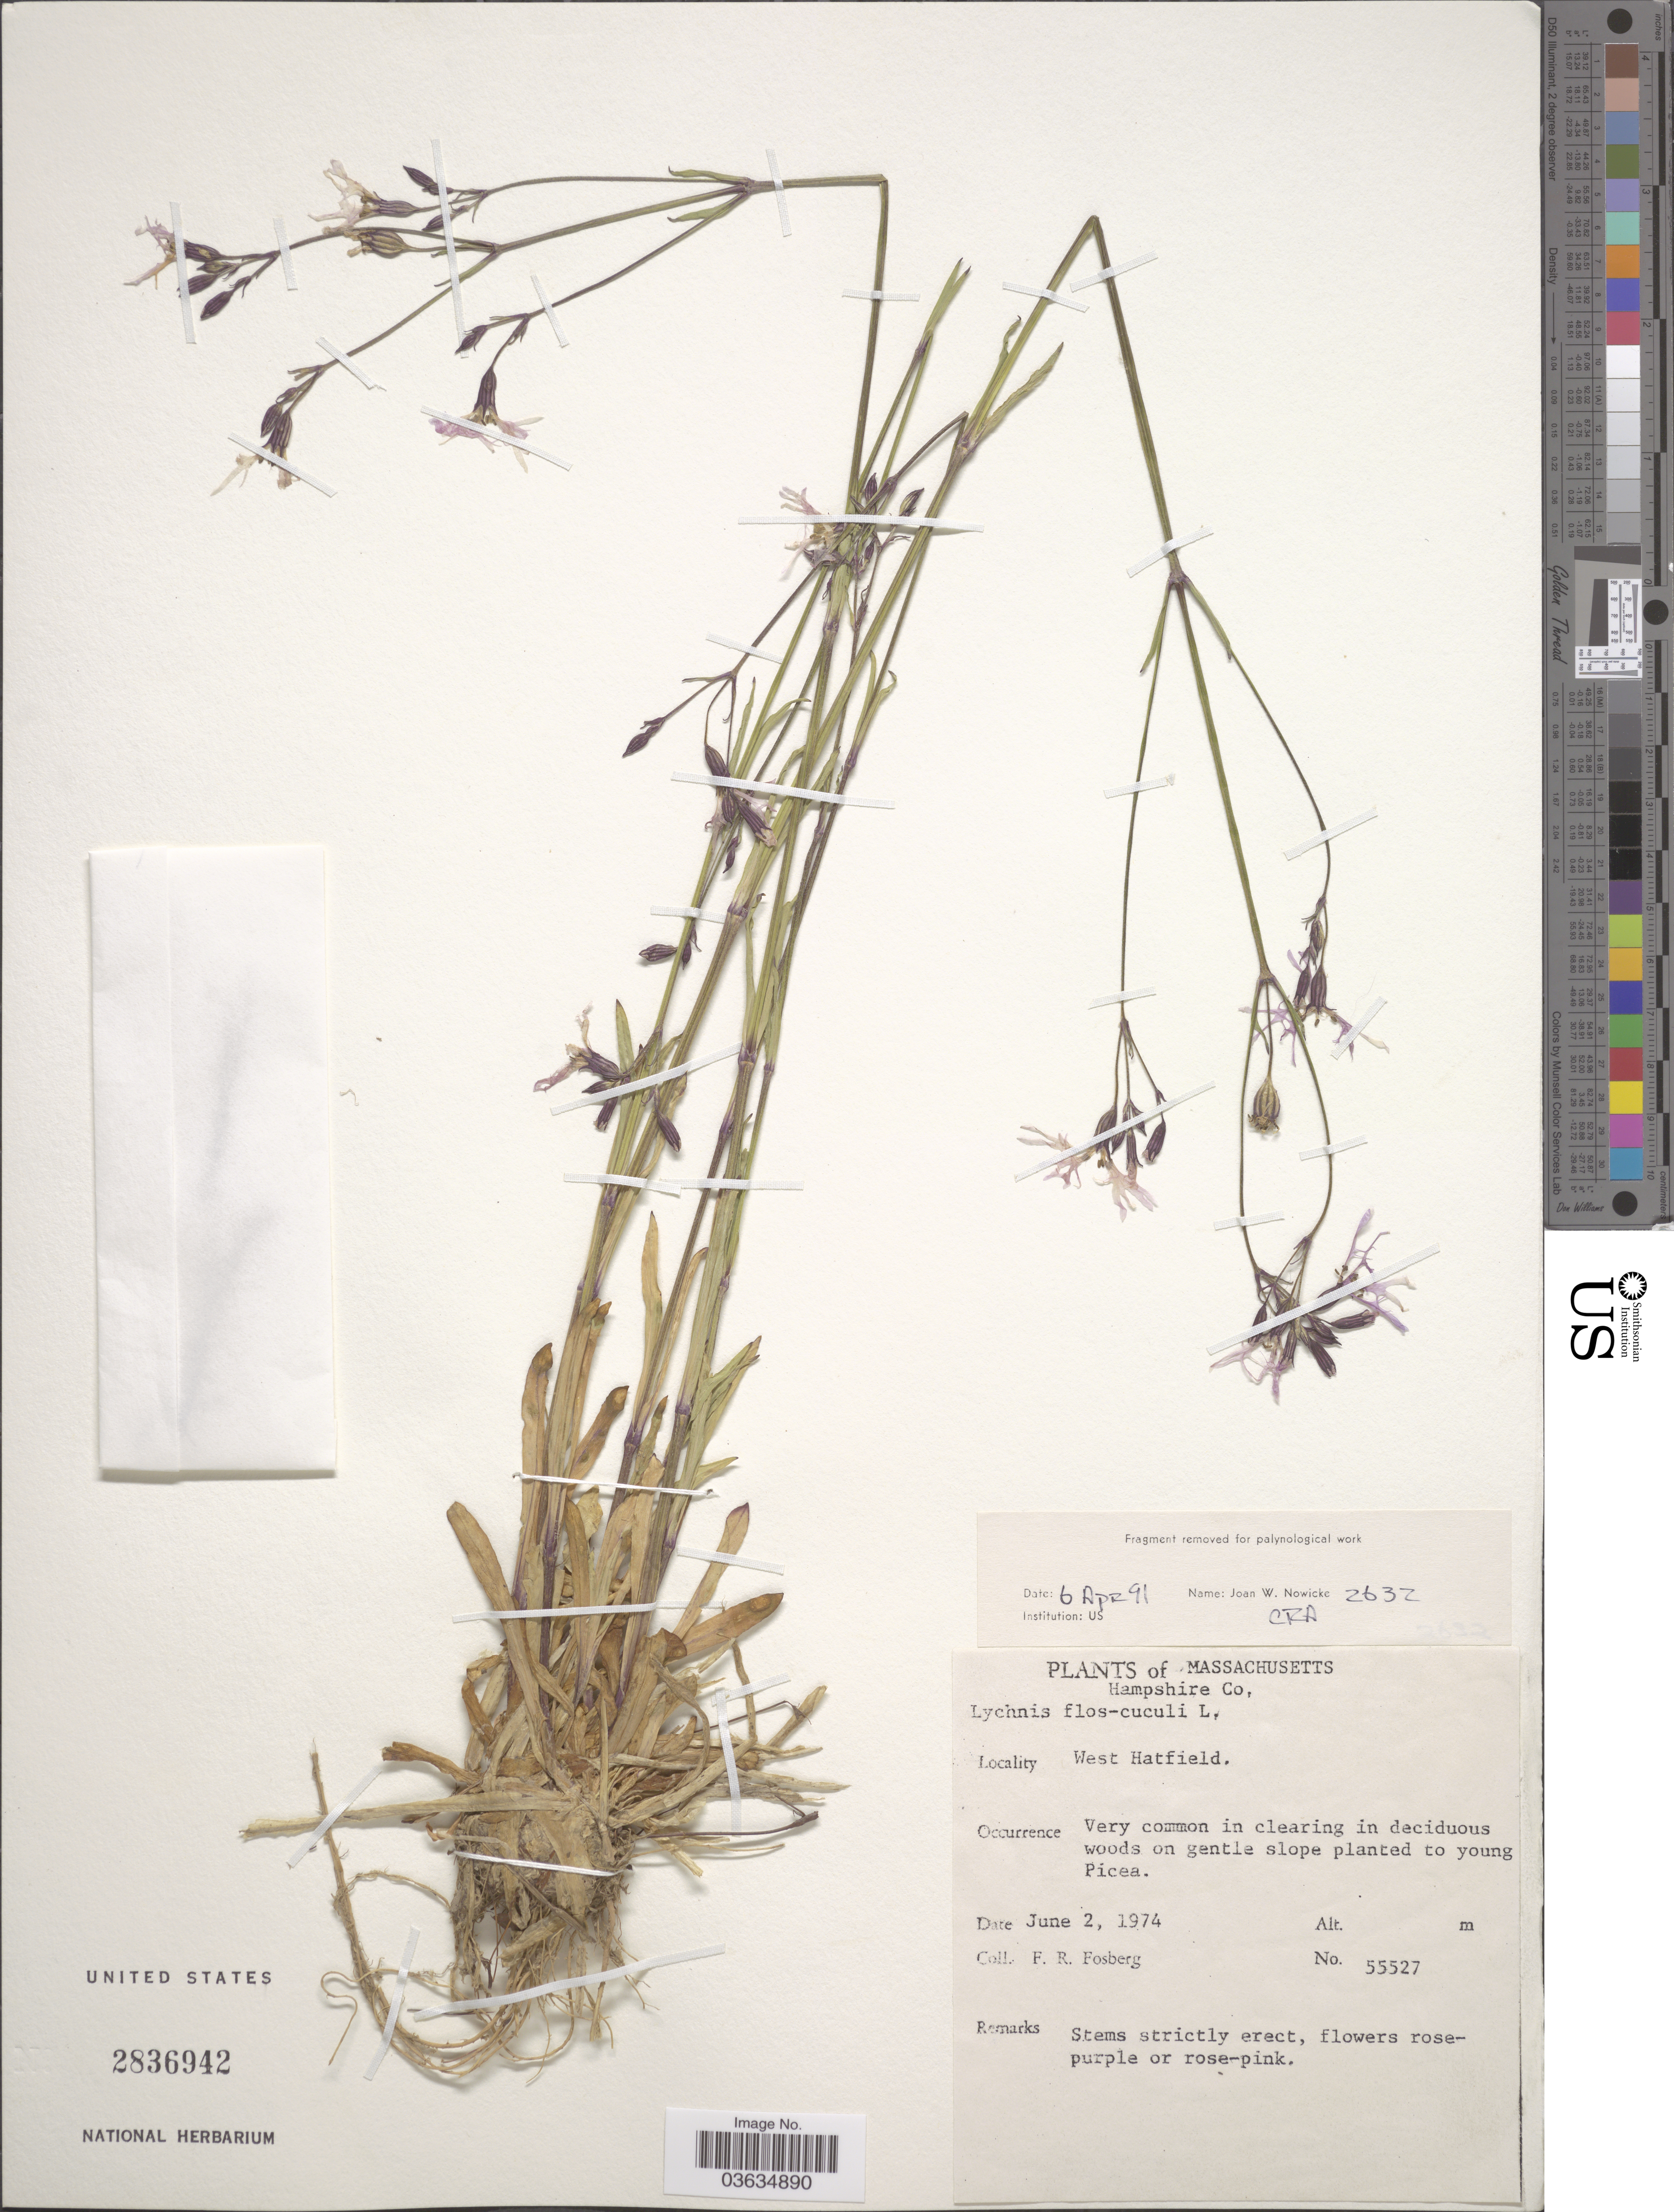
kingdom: Plantae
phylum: Tracheophyta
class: Magnoliopsida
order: Caryophyllales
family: Caryophyllaceae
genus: Silene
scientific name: Silene flos-cuculi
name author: (L.) Greuter & Burdet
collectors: F. R. Fosberg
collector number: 55527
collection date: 1974-06-02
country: United States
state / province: Massachusetts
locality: Hampshire Co. West Hatfield.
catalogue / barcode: US 2836942